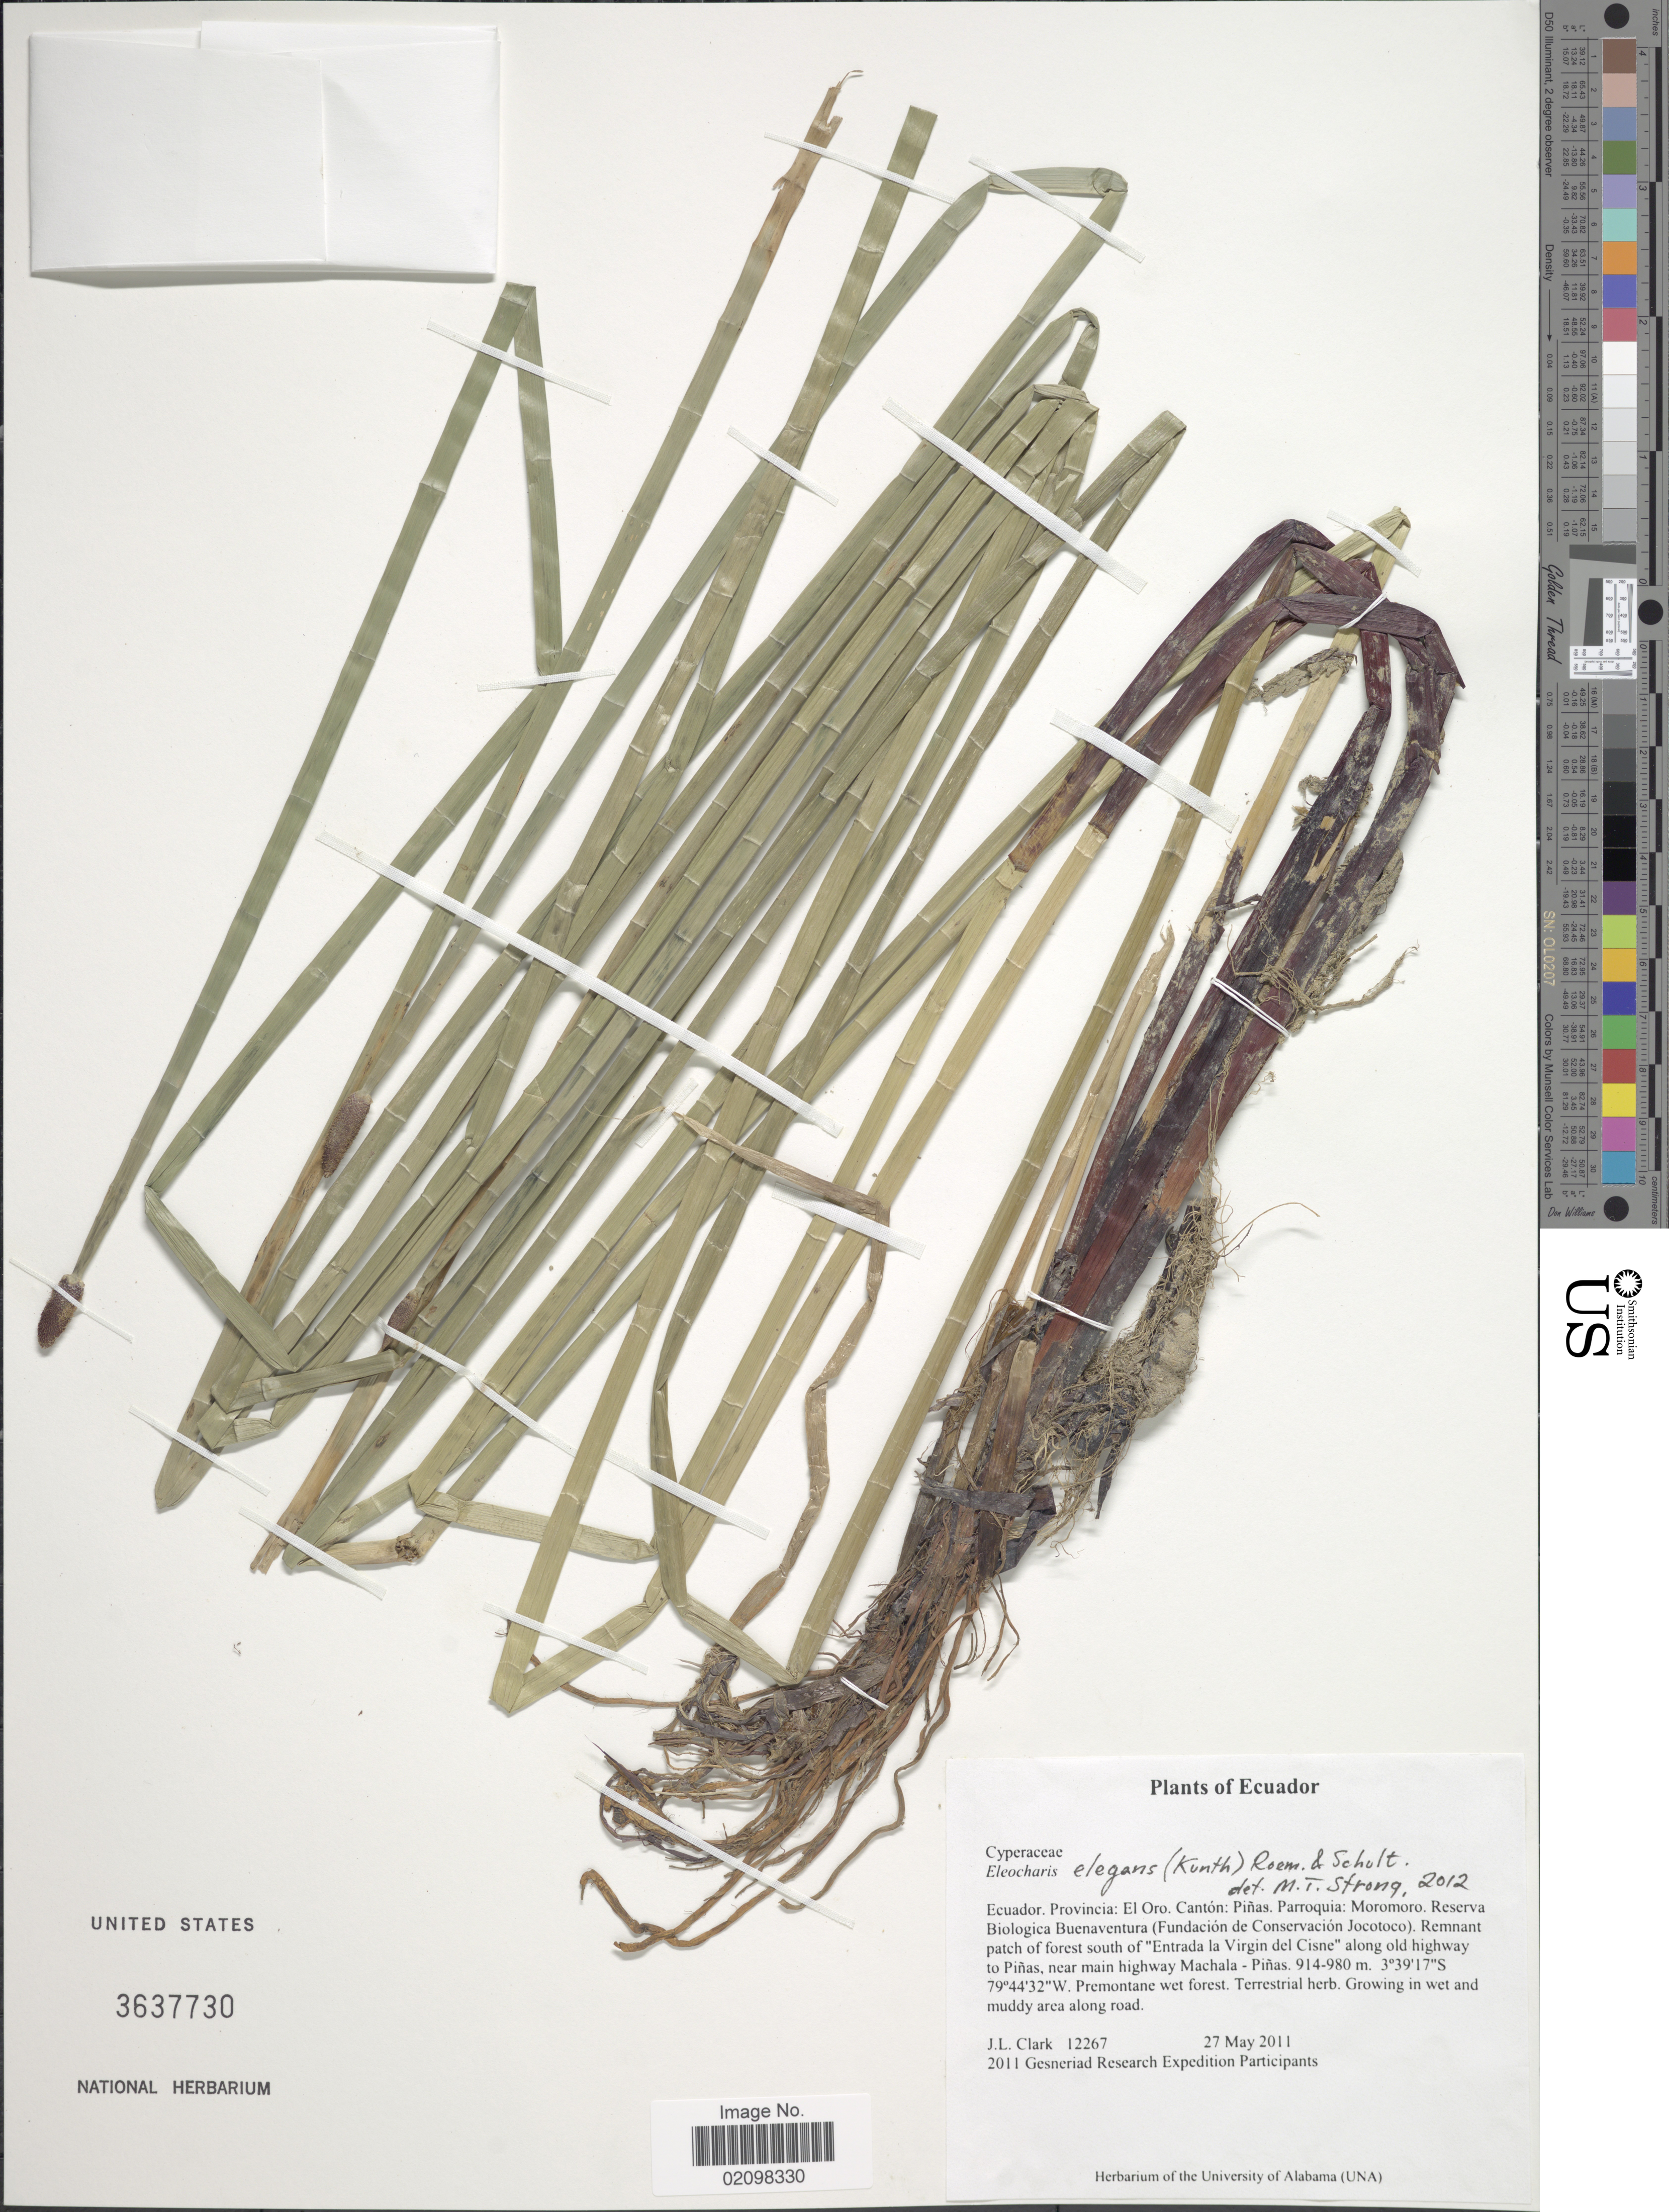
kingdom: Plantae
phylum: Tracheophyta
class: Liliopsida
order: Poales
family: Cyperaceae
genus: Eleocharis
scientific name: Eleocharis elegans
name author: (Kunth) Roem. & Schult.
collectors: J. L. Clark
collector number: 12267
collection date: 2011-05-27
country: Ecuador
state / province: El Oro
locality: Cantón: Piñas. Parroquia: Moromoro. reserva Biologica Buenaventura (Fundación de Conservación Jocotoco). Remnant patch forest south of "Entrada la Virgin del Cisne"along old highway to Piñas, near main highway Machala-Piñas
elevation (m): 914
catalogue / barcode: US 3637730